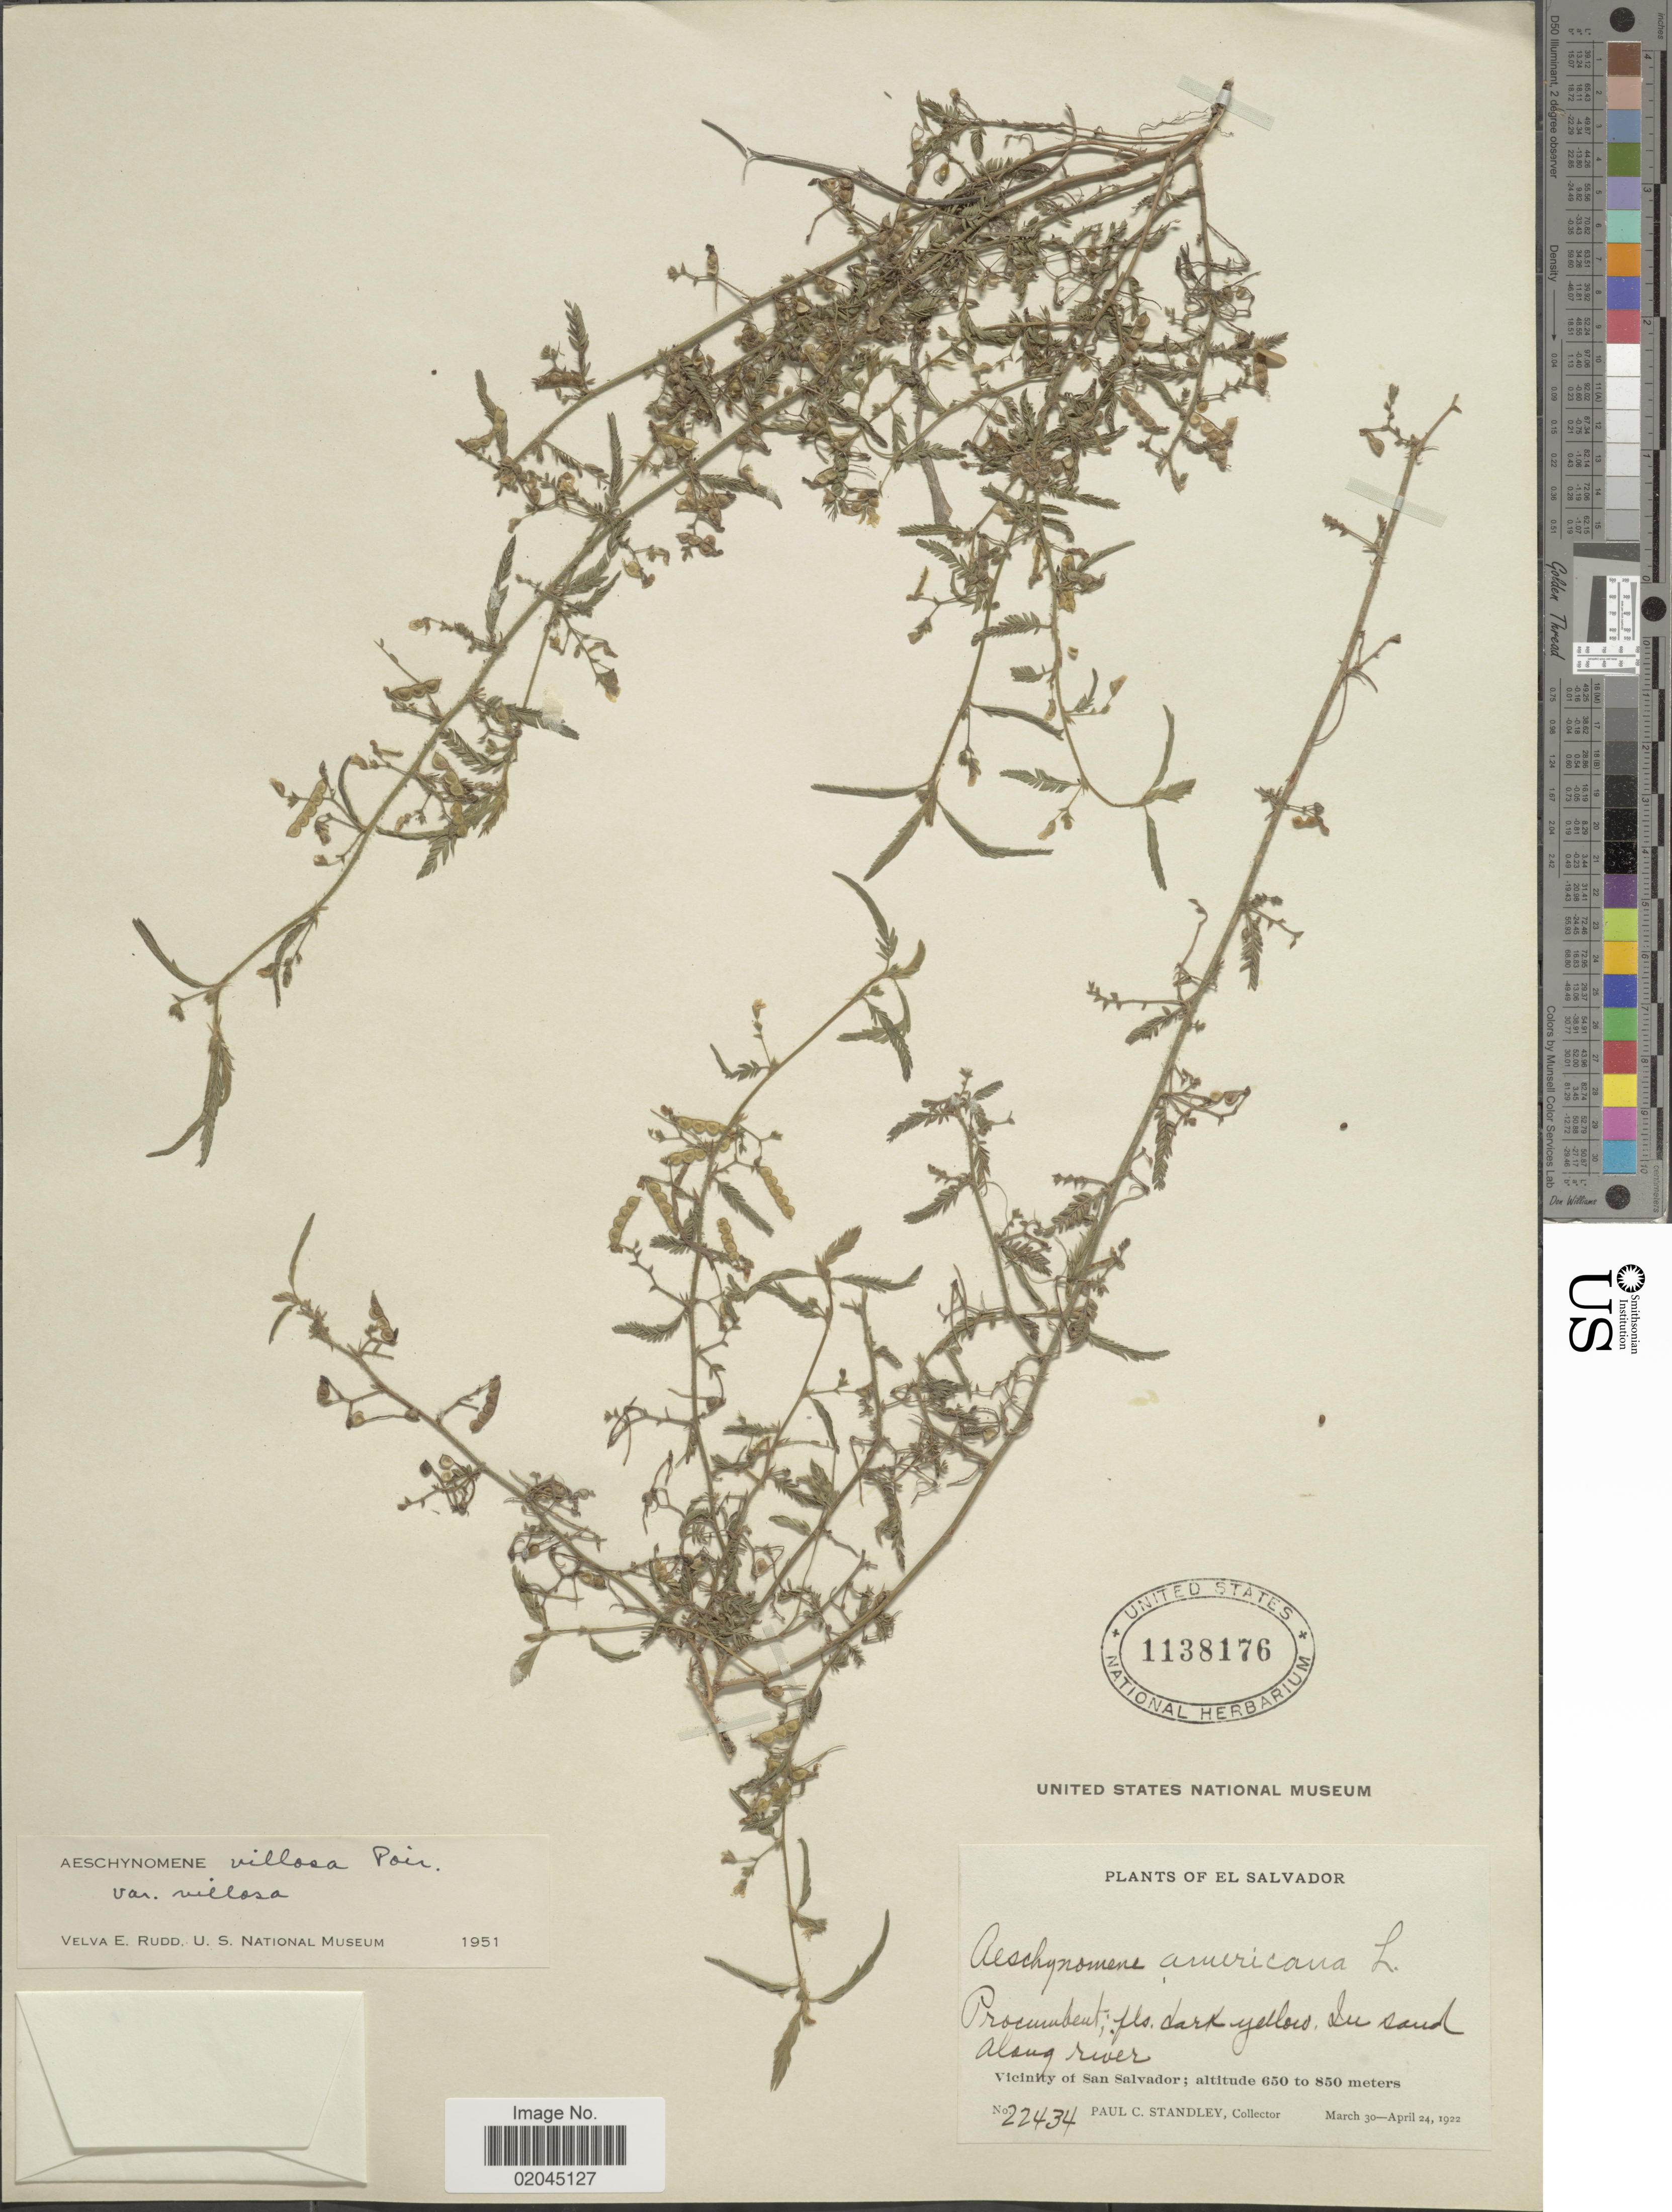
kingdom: Plantae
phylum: Tracheophyta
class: Magnoliopsida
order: Fabales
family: Fabaceae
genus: Aeschynomene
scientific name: Aeschynomene villosa var. villosa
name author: Poir.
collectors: P. C. Standley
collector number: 322434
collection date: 1922-03-30/1922-04-24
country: El Salvador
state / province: San Salvador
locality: Vicinity of San Salvador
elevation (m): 650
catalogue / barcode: US 1138176